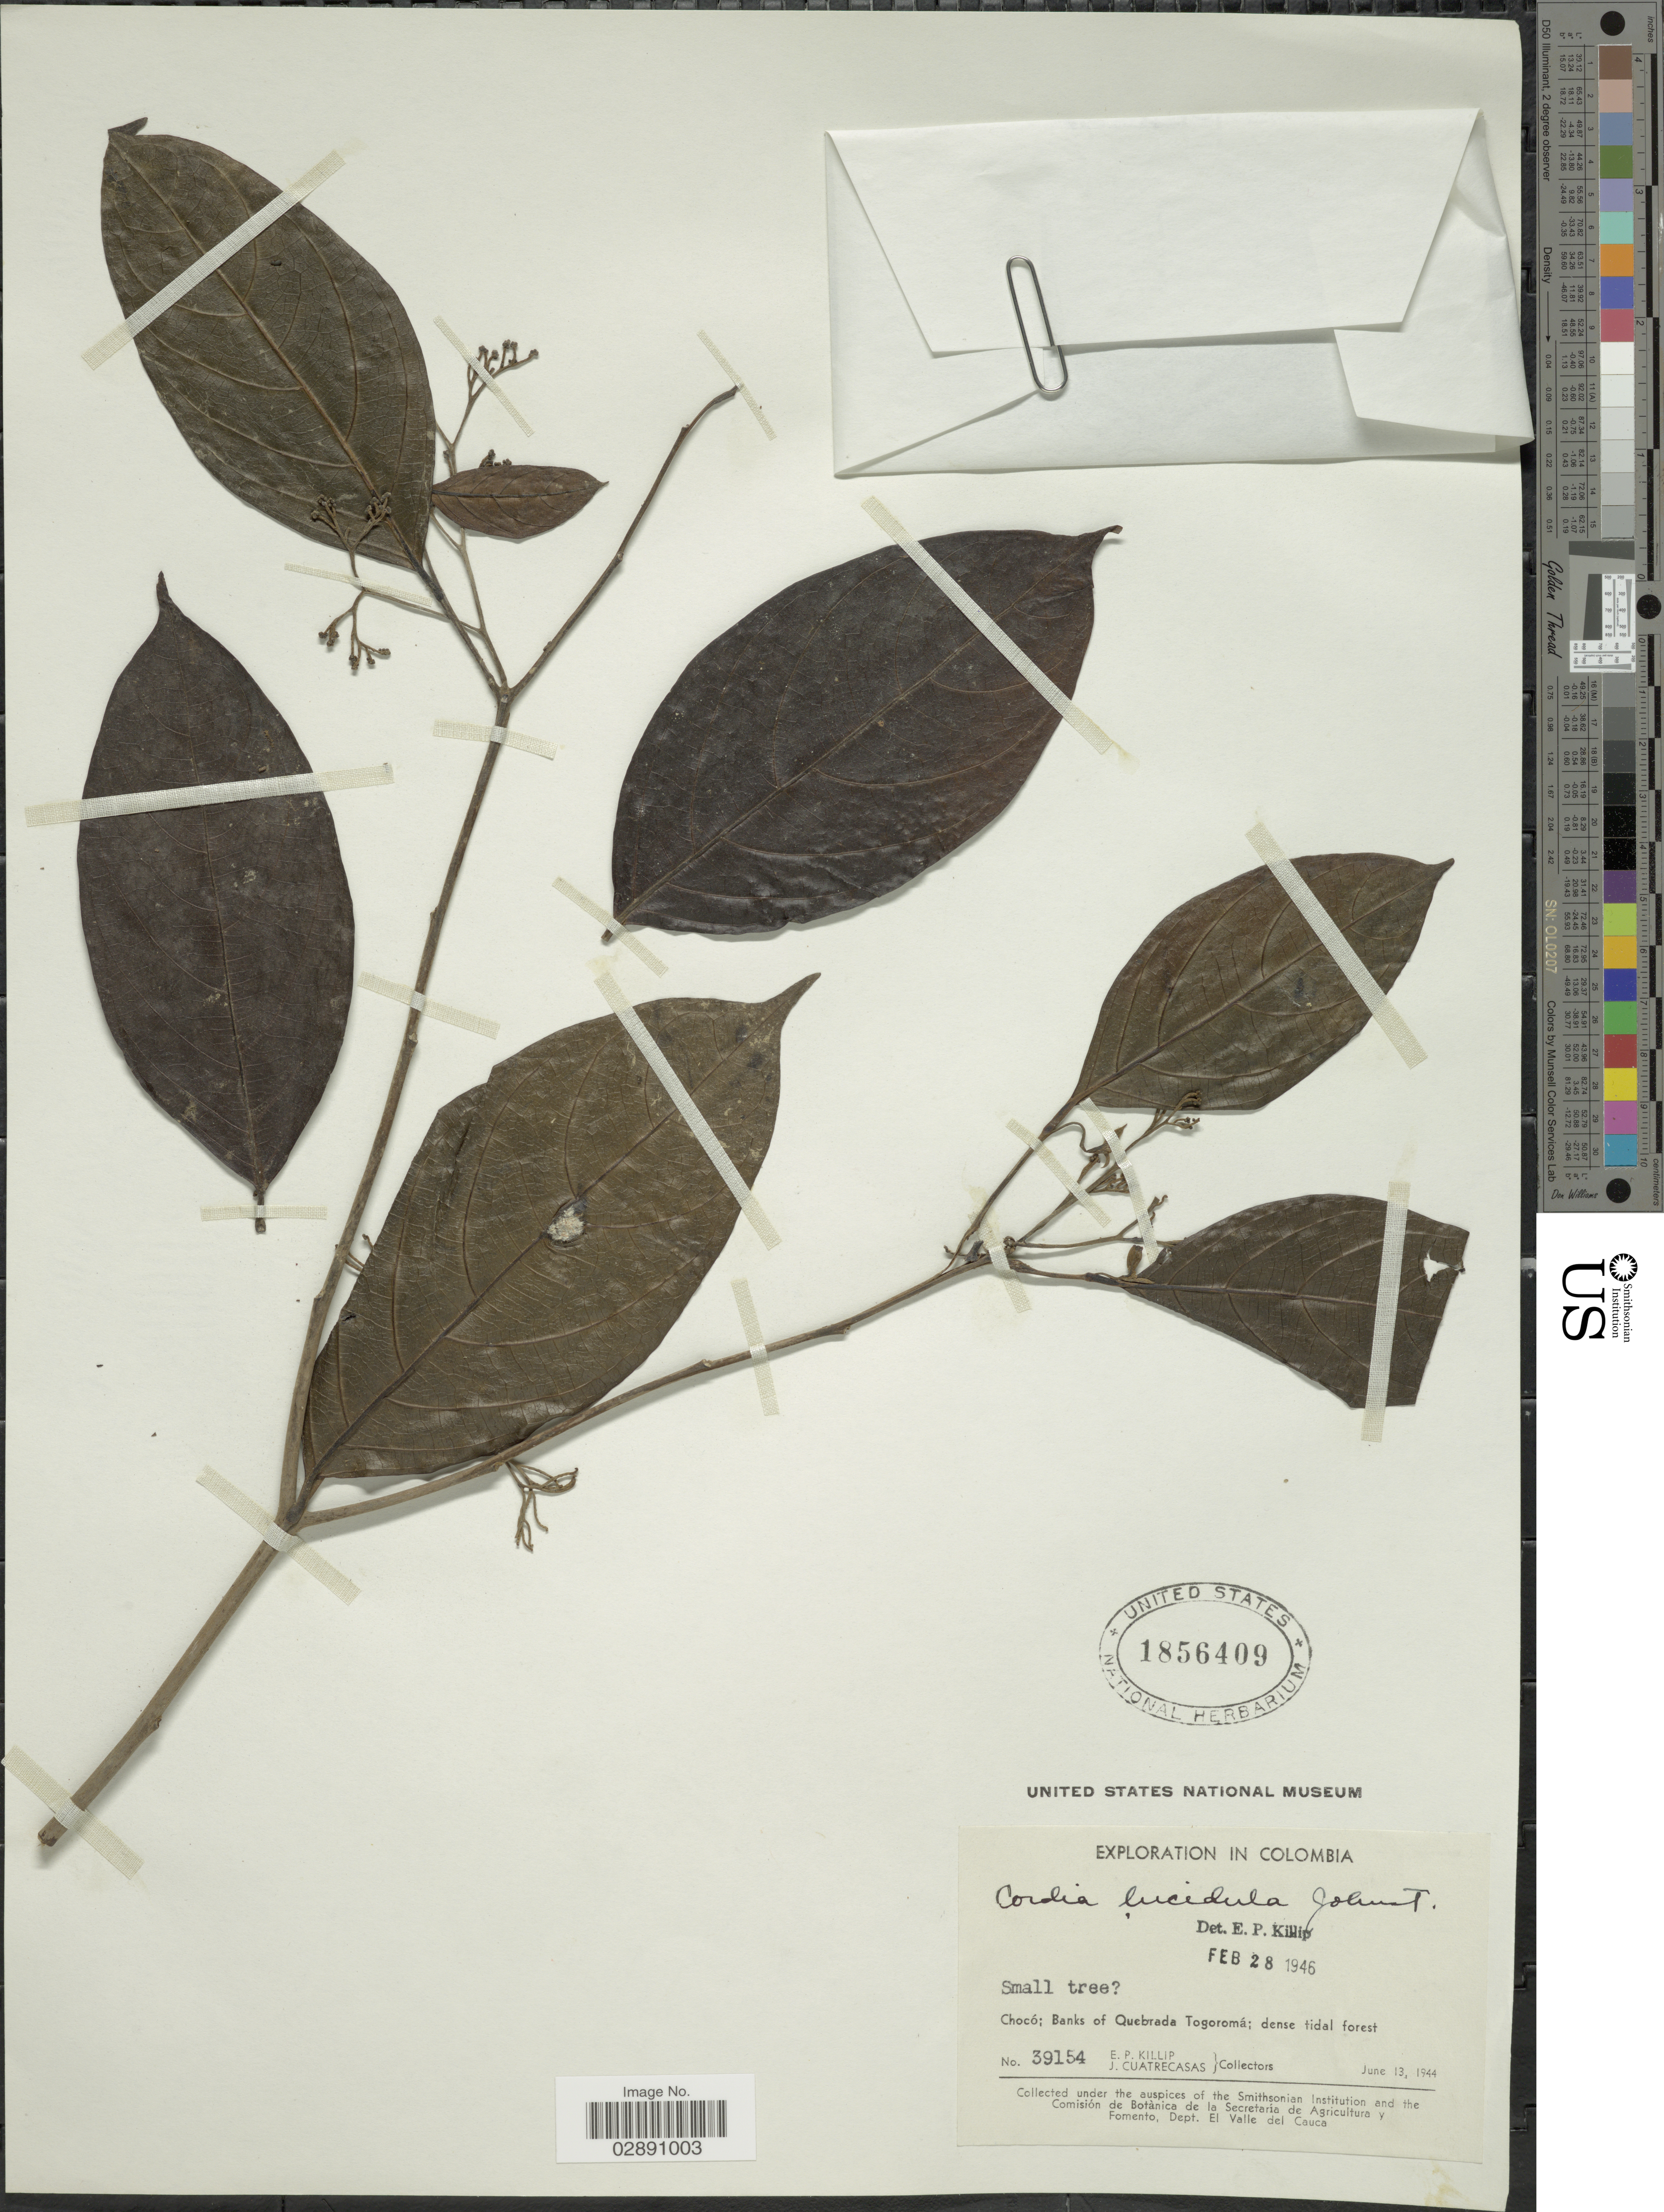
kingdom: Plantae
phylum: Tracheophyta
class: Magnoliopsida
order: Boraginales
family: Cordiaceae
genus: Cordia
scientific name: Cordia lucidula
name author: I.M. Johnst.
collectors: E. P. Killip & J. Cuatrecasas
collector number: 39154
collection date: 1944-06-13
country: Colombia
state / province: Chocó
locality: Banks of Quebrada Togoromá.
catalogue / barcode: US 1856409